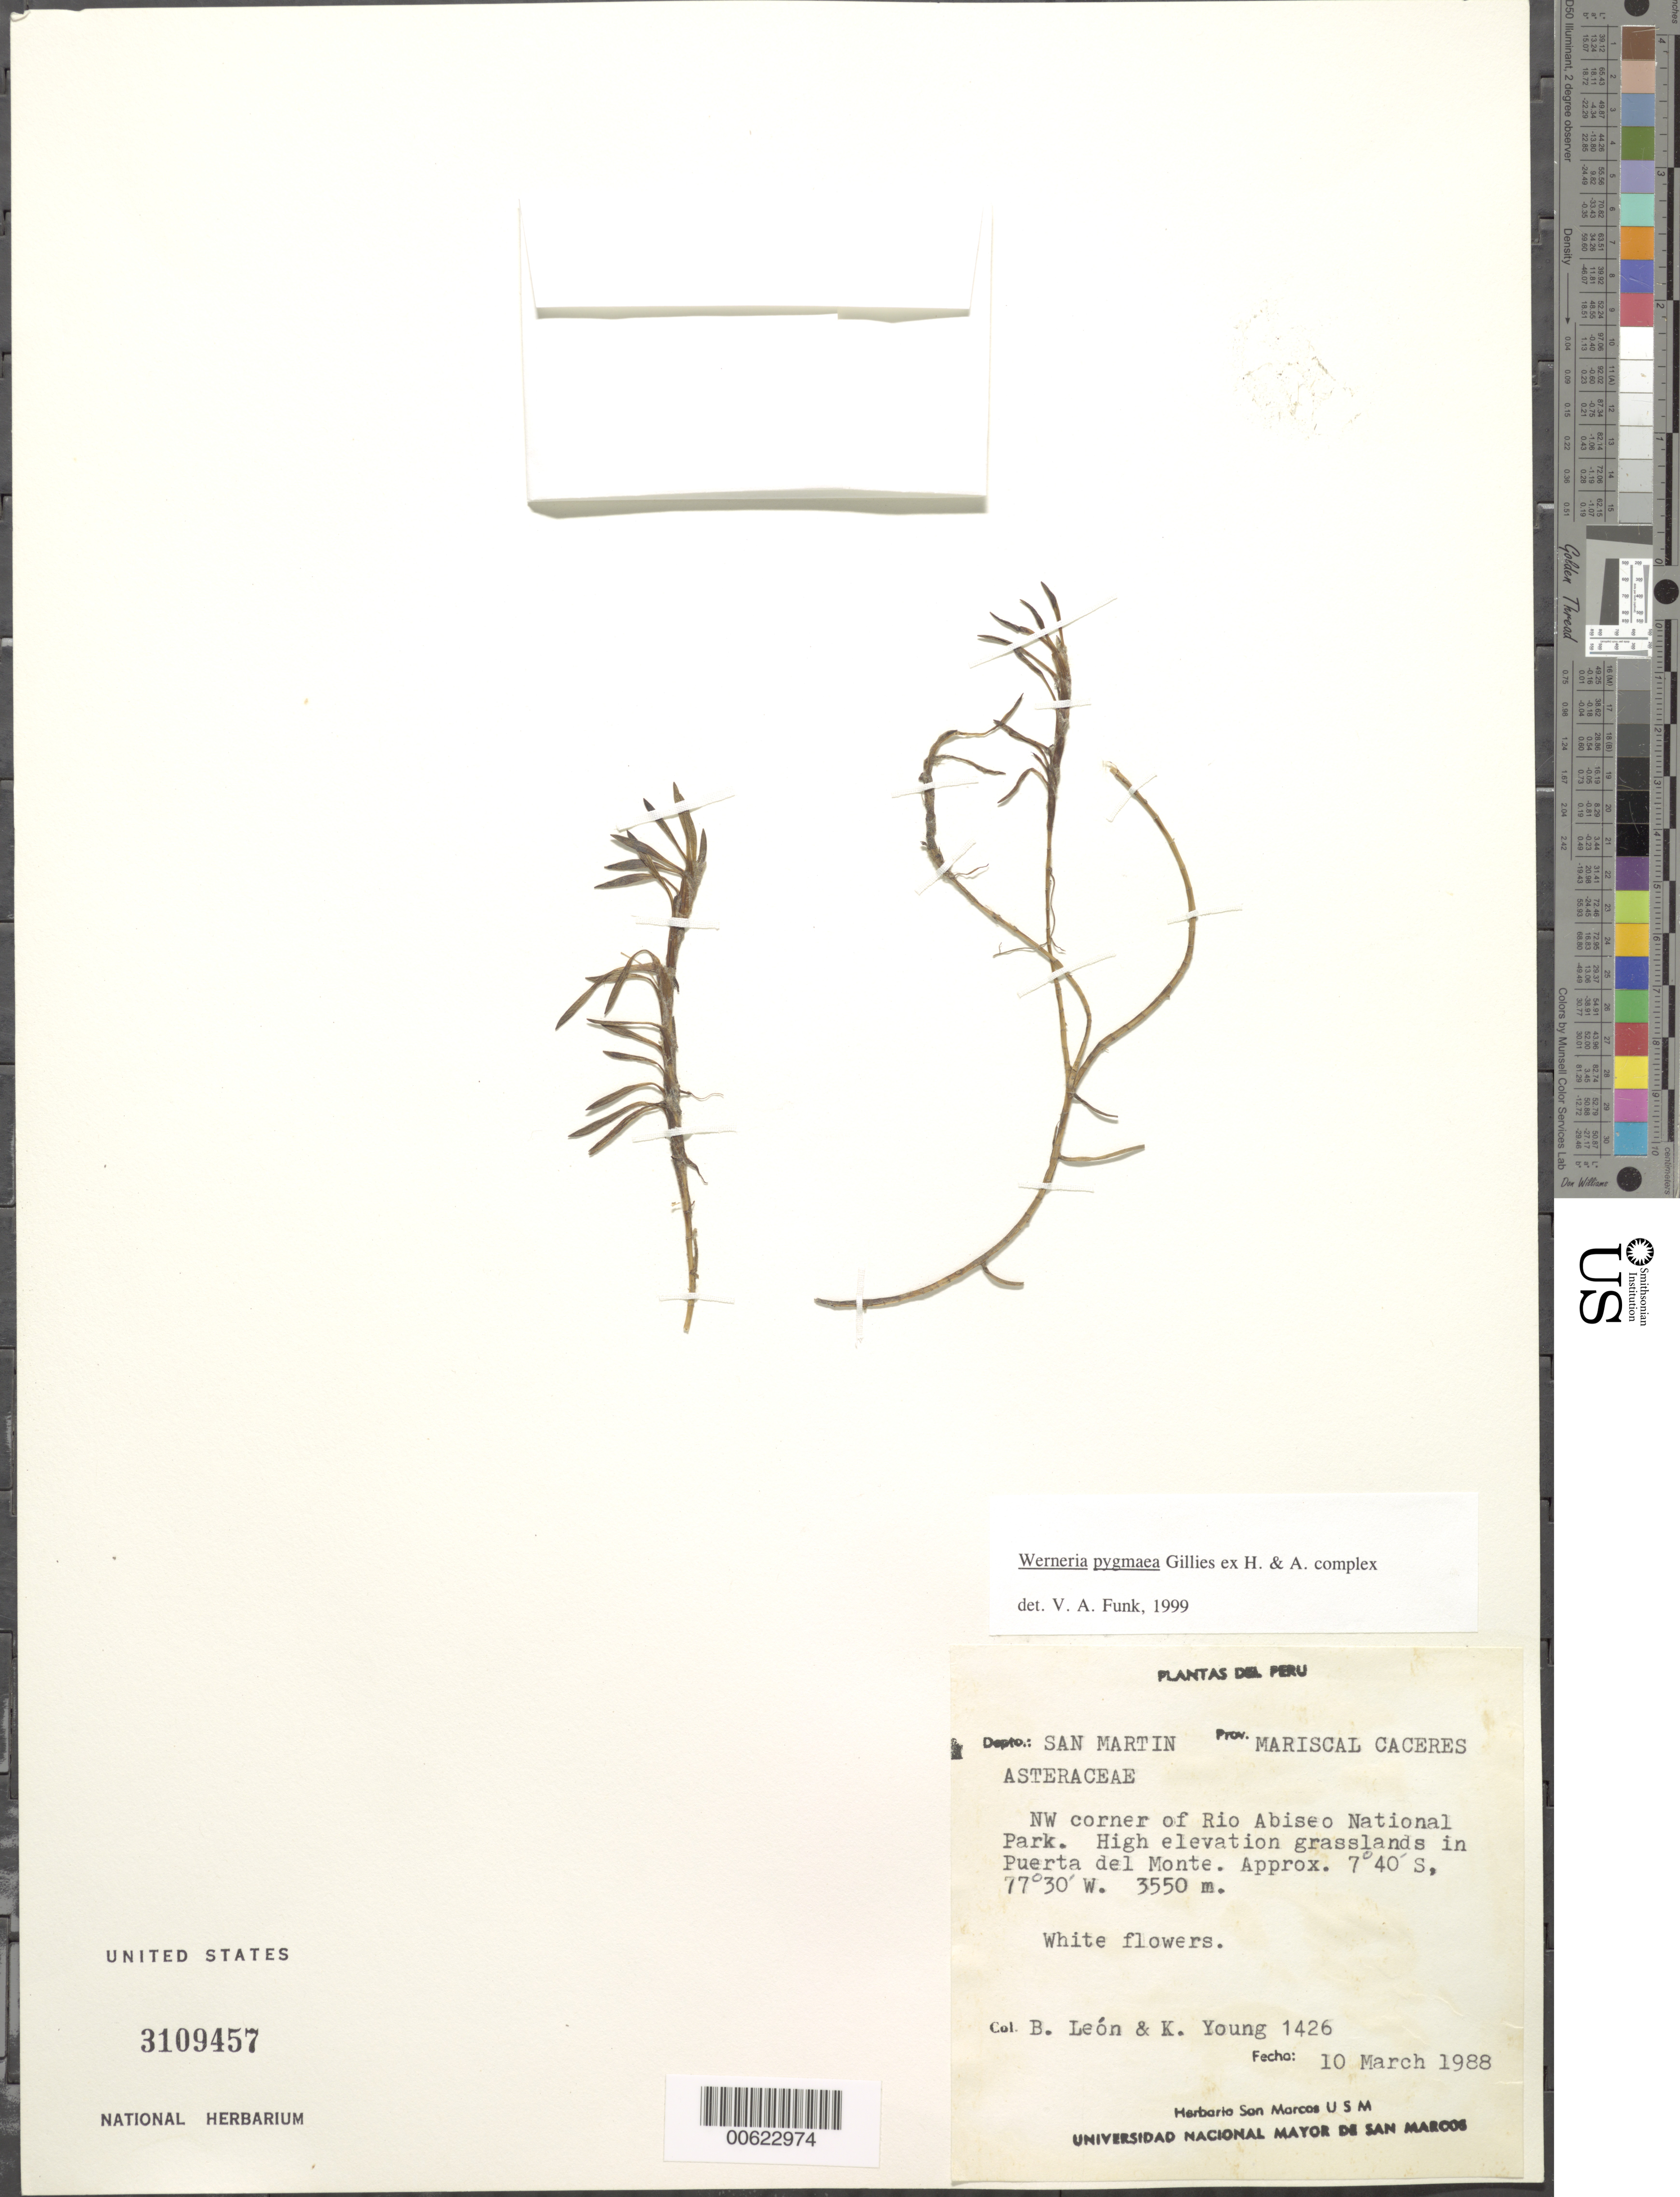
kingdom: Plantae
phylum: Tracheophyta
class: Magnoliopsida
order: Asterales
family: Asteraceae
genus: Werneria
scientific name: Werneria pygmaea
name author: Gillies ex Hook. & Arn.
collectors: Bro. León & K. Young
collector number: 1426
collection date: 1988-03-10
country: Peru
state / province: San Martín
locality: Prov. Mariscal Caceres, NW corner of Rio Abiseo National Park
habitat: High elevation grasslands in Puerta del Monte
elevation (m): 3550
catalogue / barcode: US 3109457